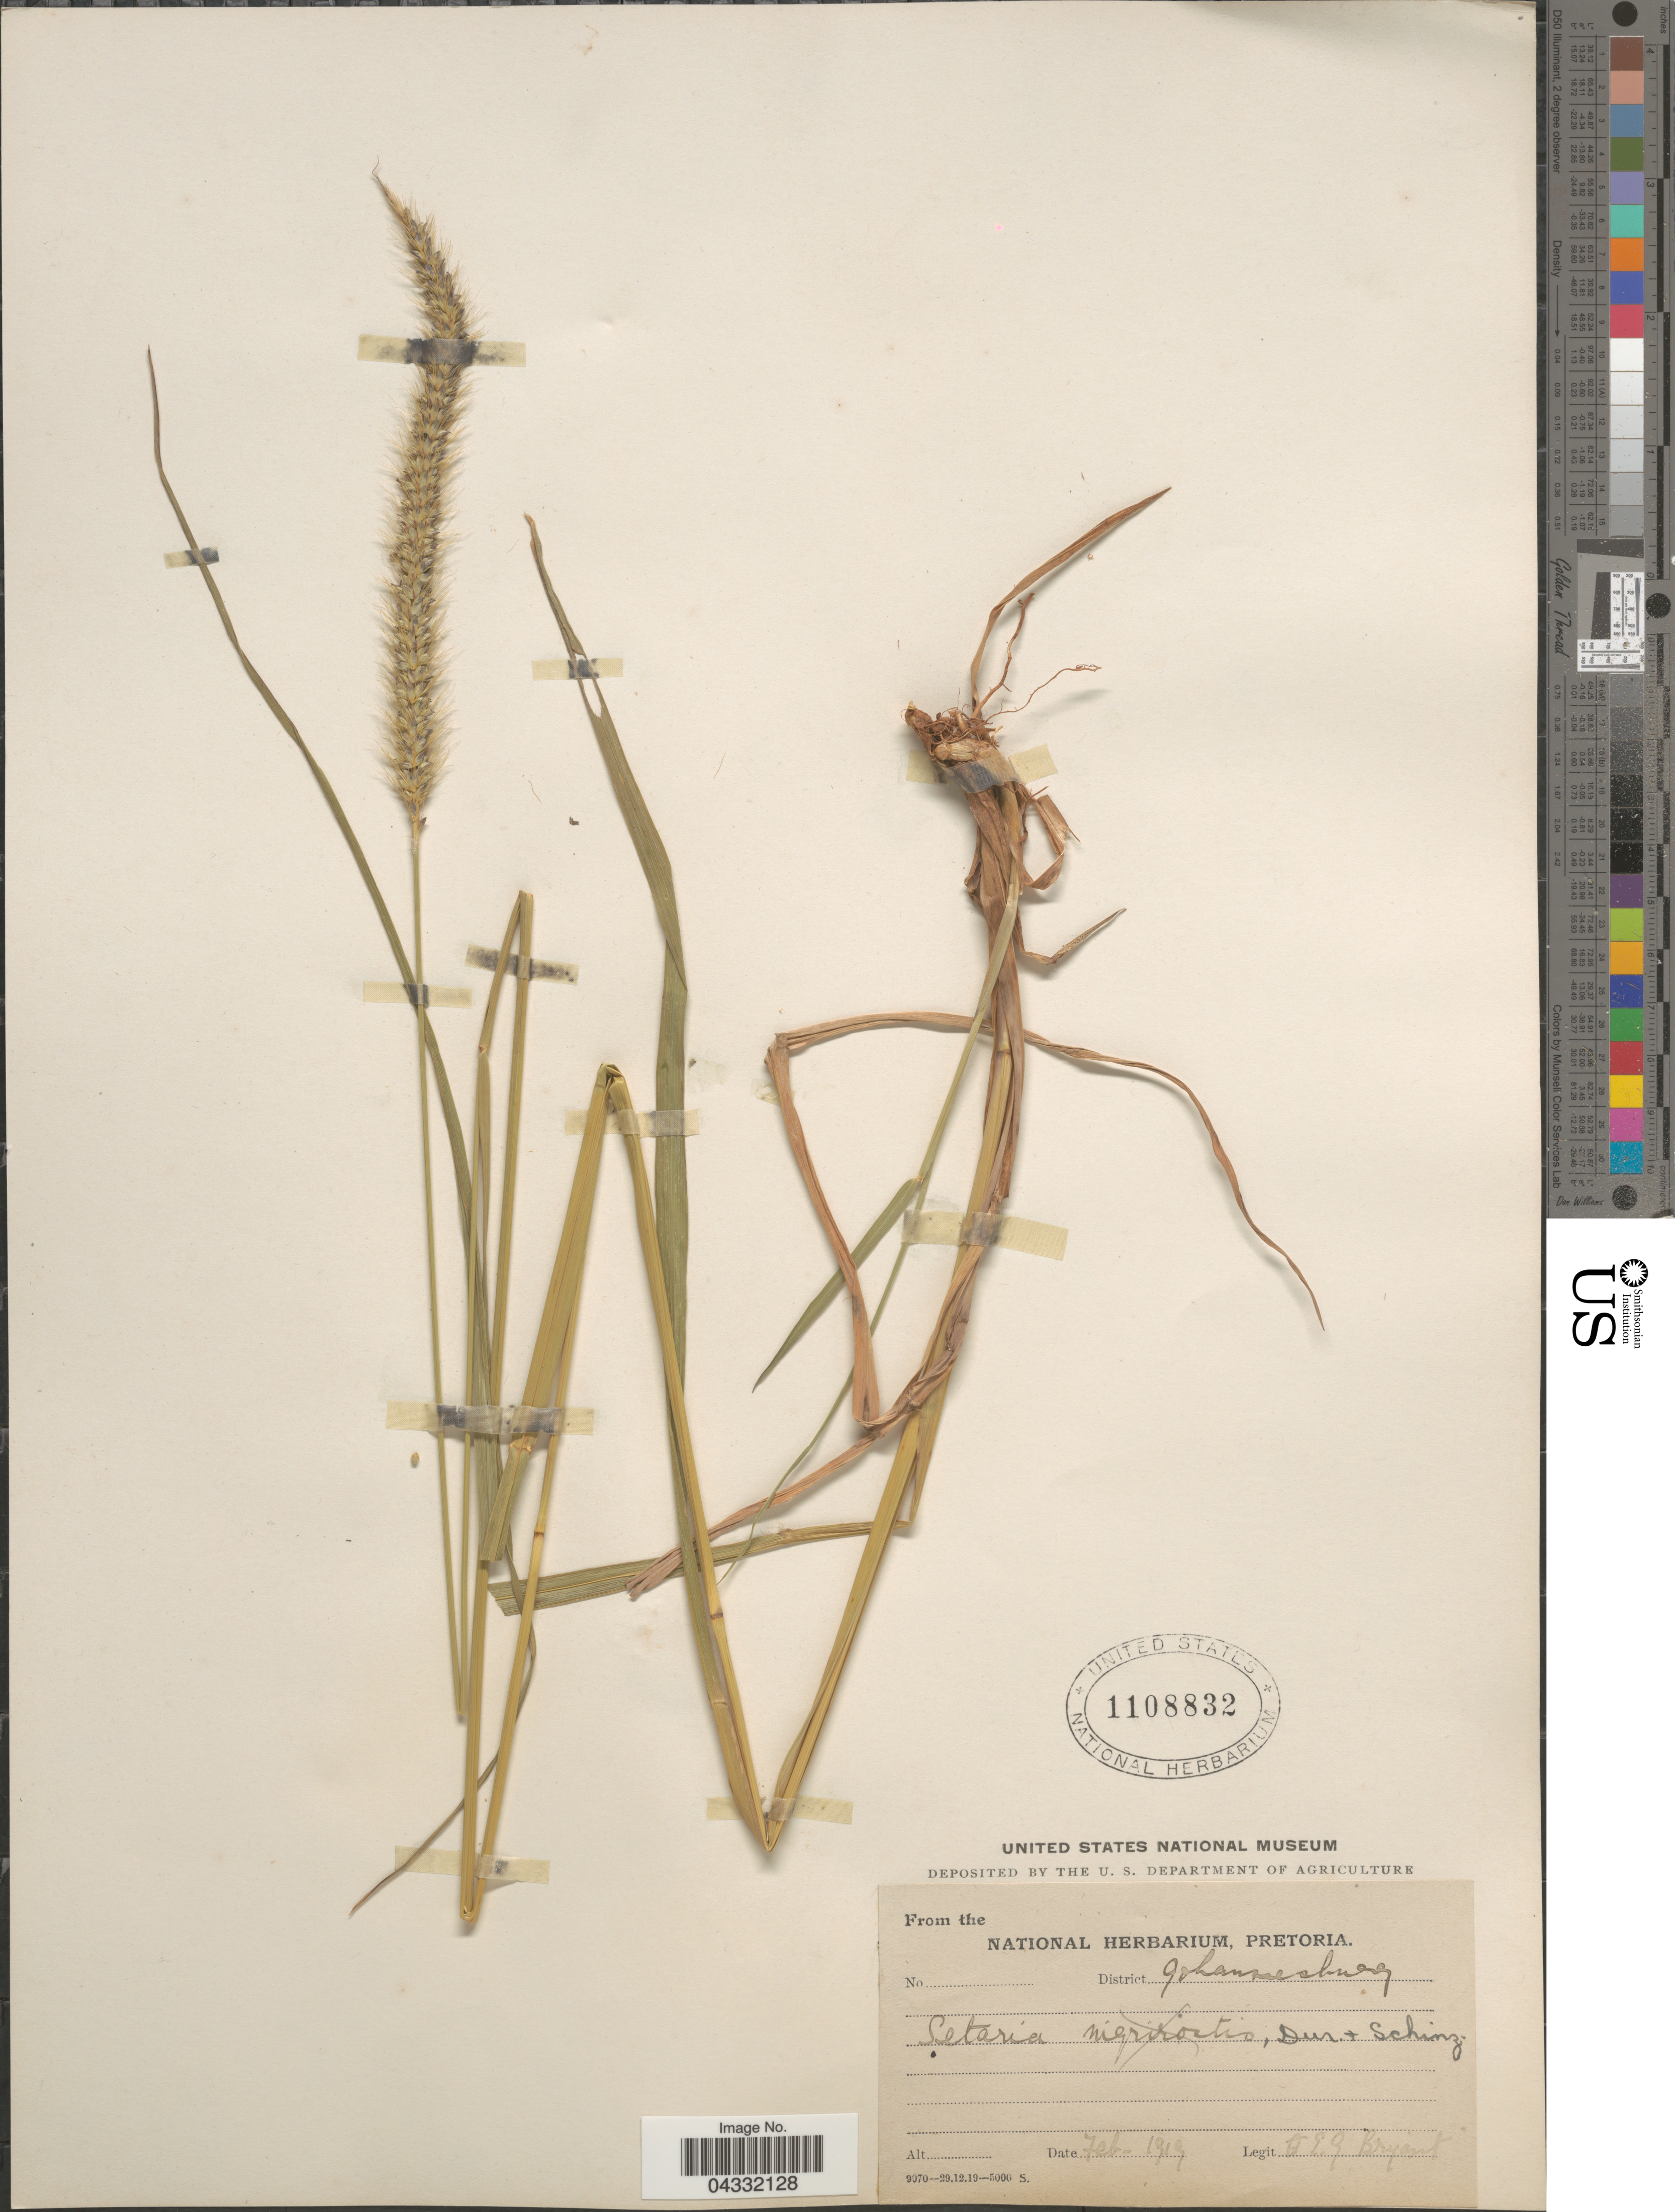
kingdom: Plantae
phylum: Tracheophyta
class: Liliopsida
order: Poales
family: Poaceae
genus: Setaria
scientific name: Setaria sp.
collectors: E. Bryant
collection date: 1919-02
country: South Africa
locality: District Johannesburg.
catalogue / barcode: US 1108832